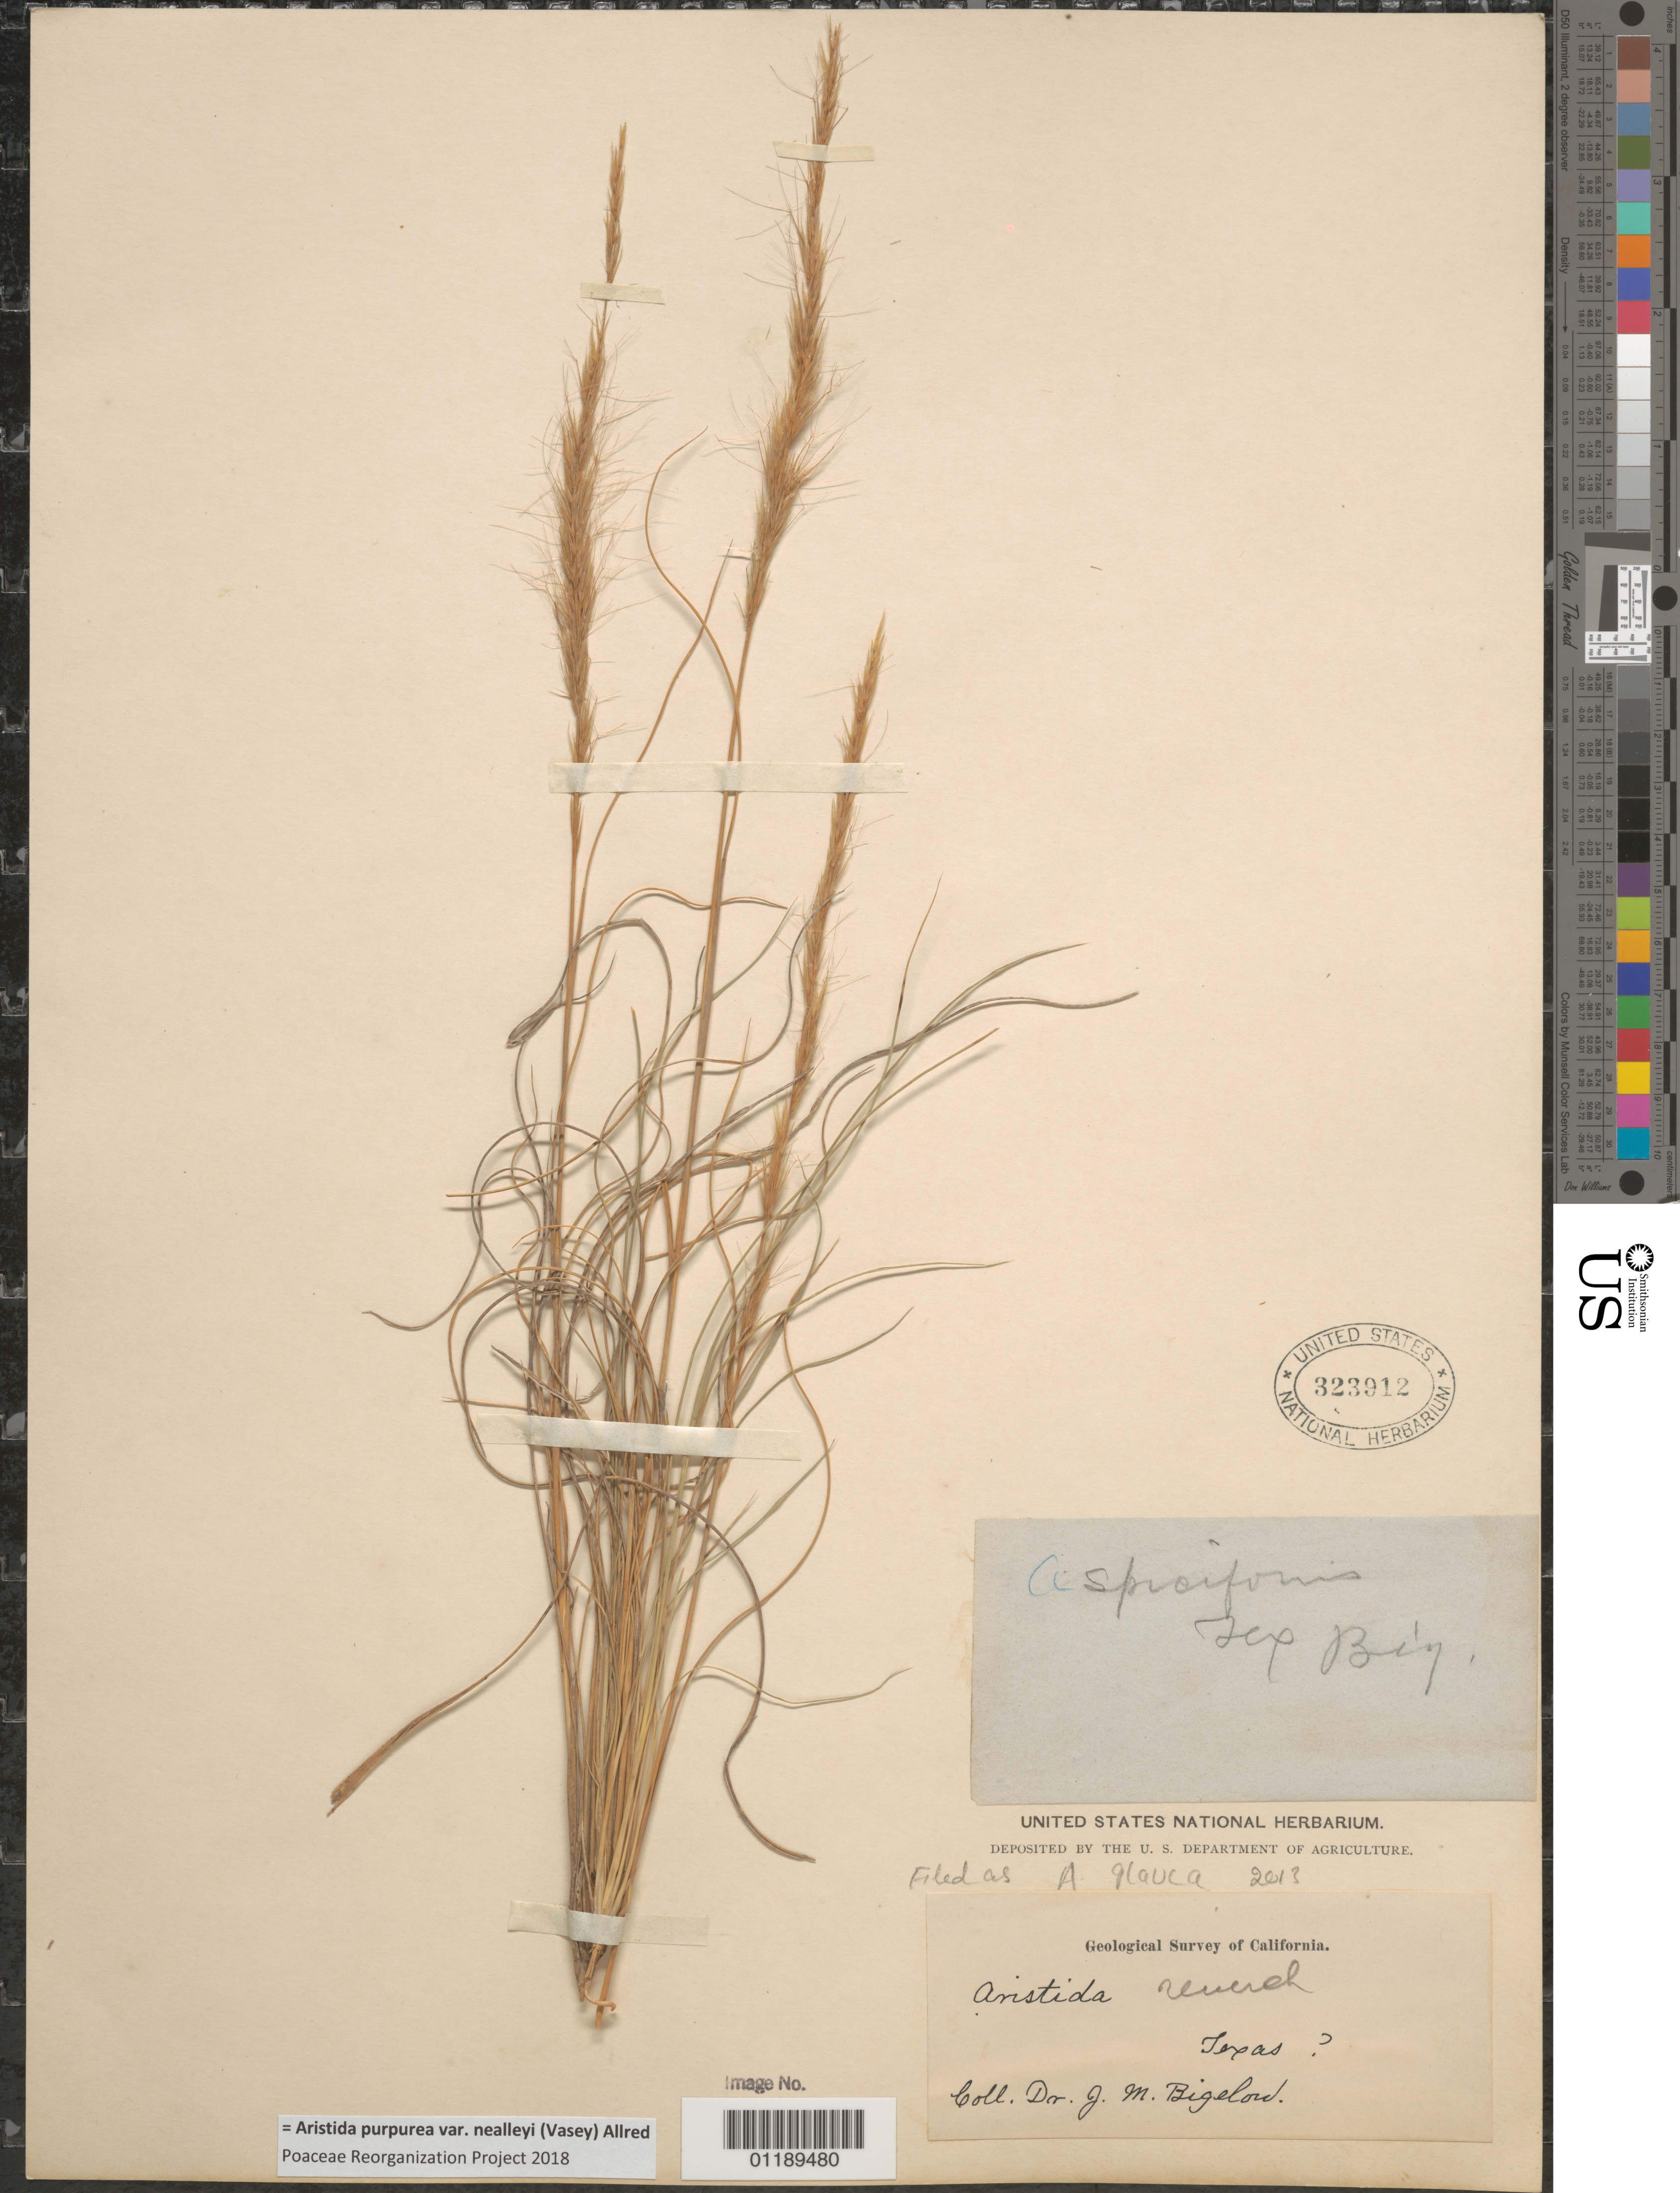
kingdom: Plantae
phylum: Tracheophyta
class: Liliopsida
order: Poales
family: Poaceae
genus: Aristida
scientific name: Aristida purpurea var. nealleyi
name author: (Vasey) Allred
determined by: Poaceae Reorganization Project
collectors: J. M. Bigelow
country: United States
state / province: Texas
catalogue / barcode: US 323912